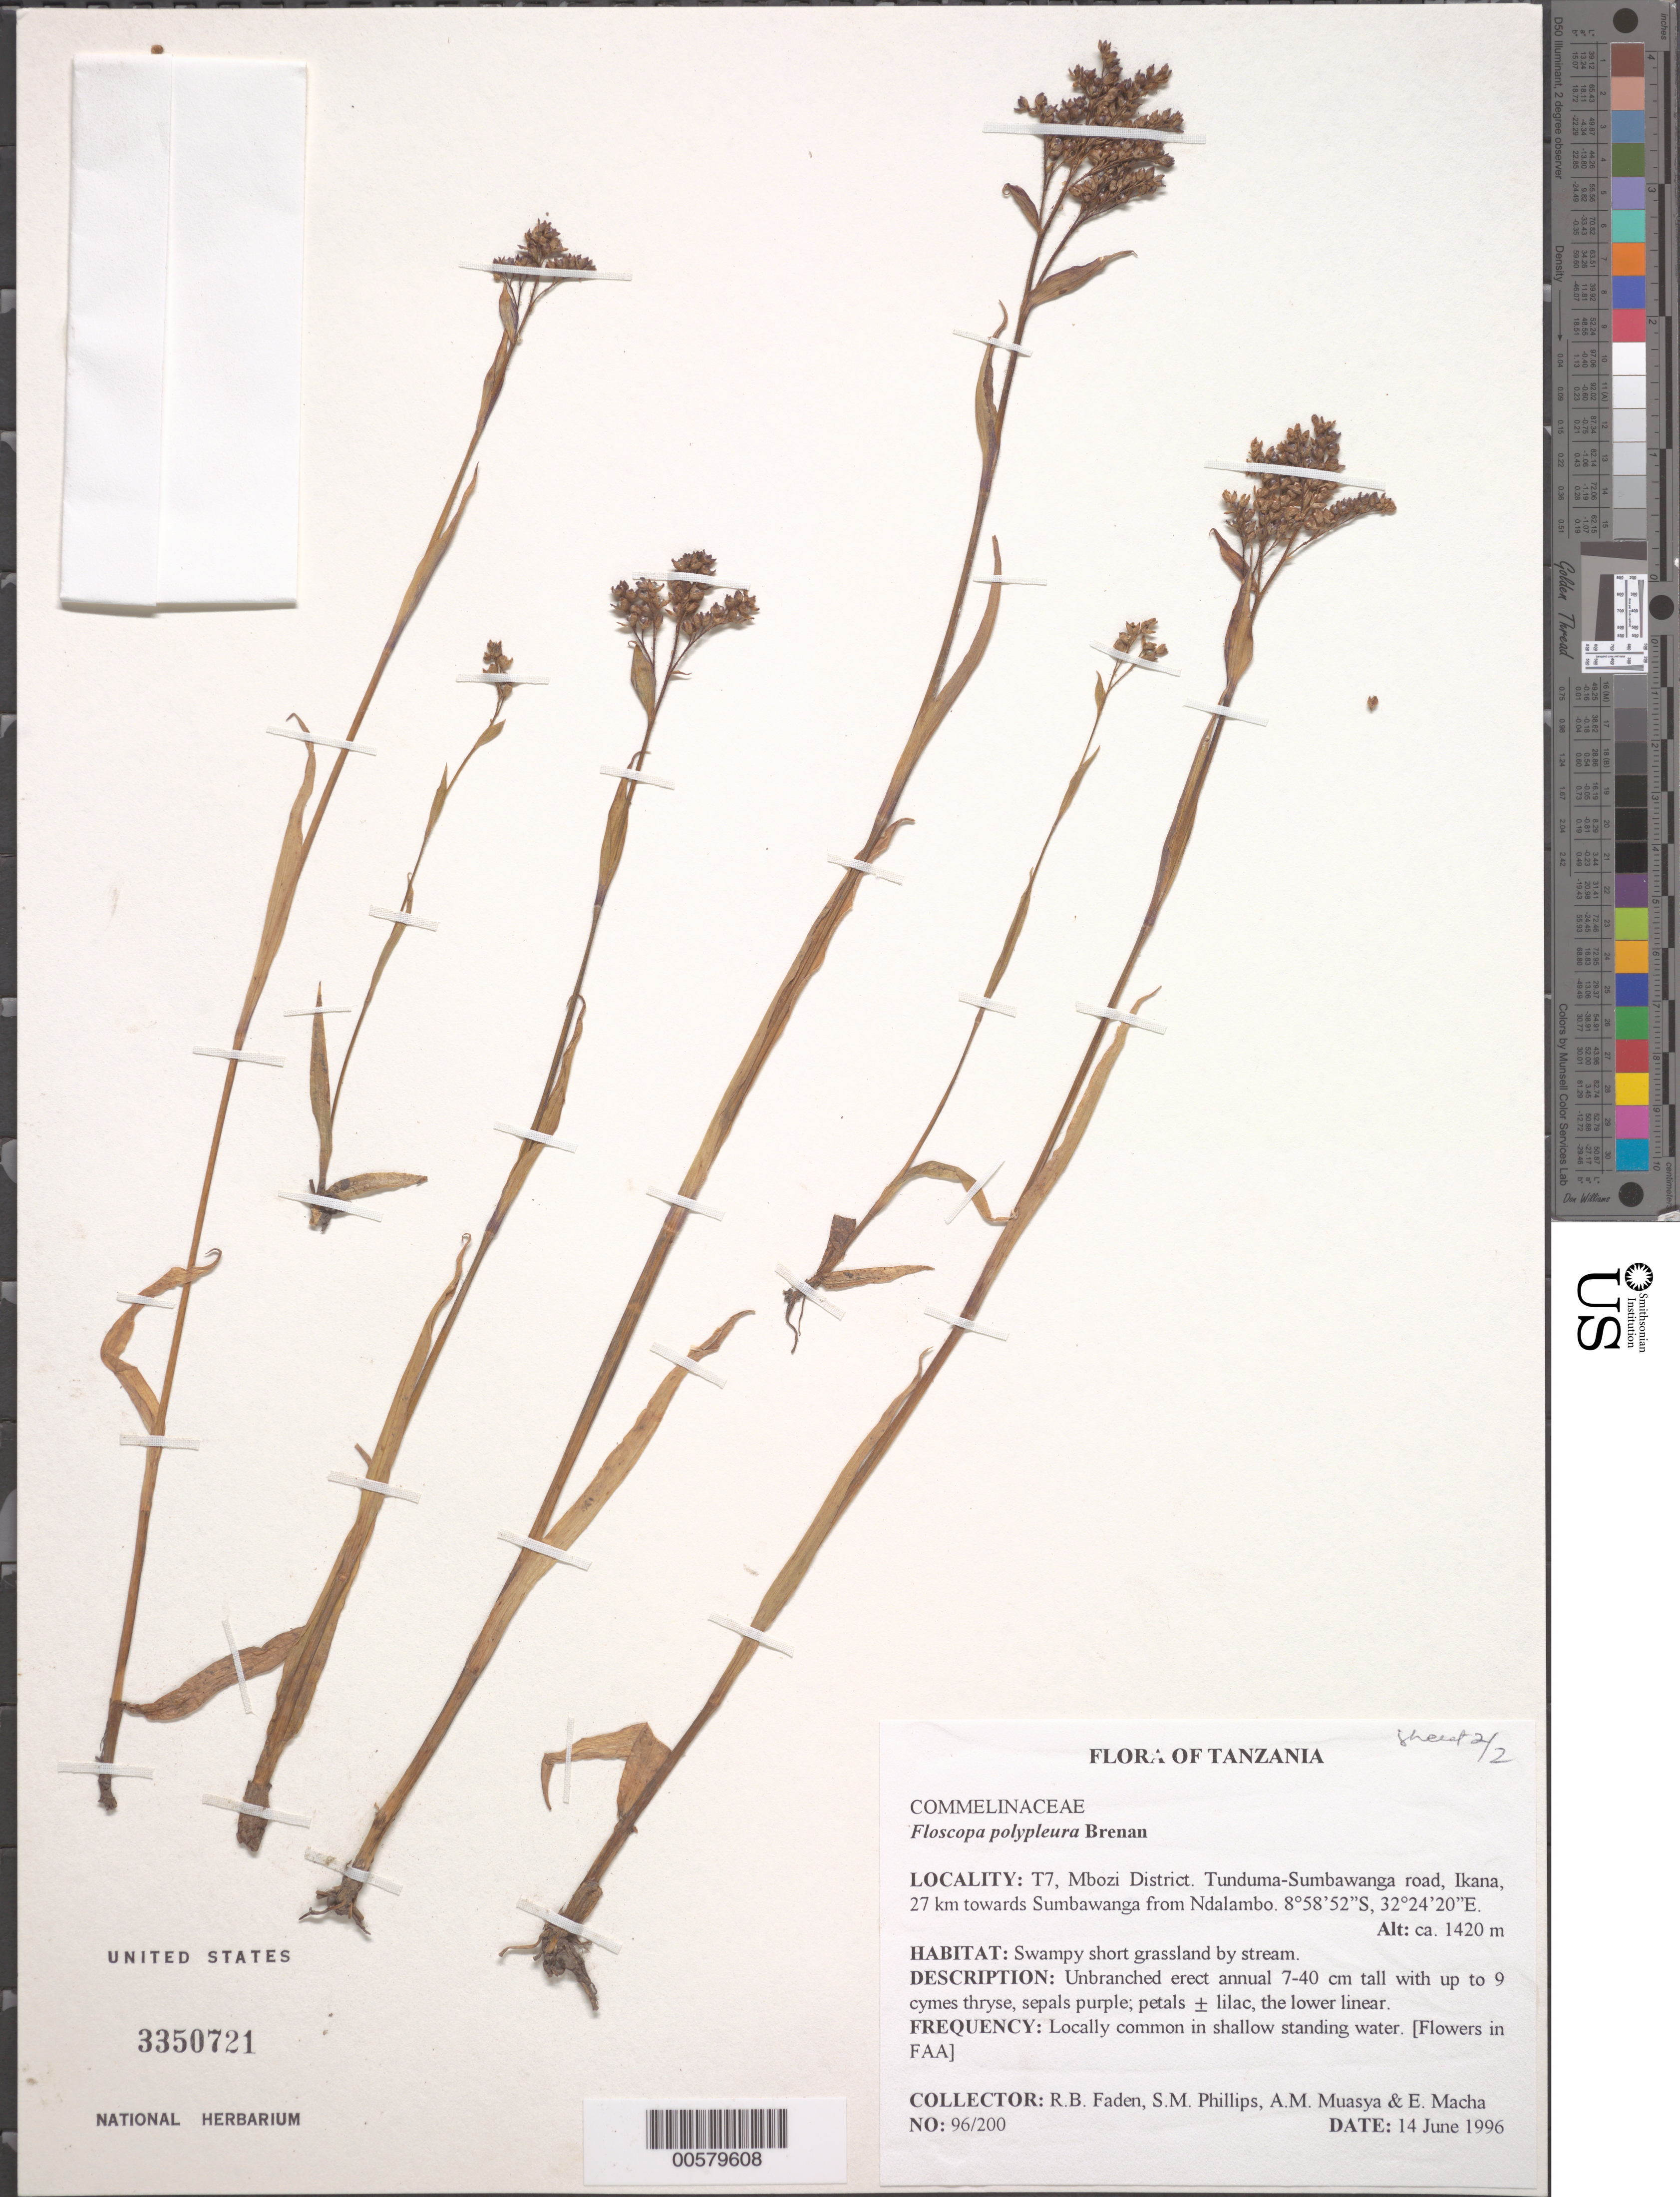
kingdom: Plantae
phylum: Tracheophyta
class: Liliopsida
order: Commelinales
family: Commelinaceae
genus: Floscopa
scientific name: Floscopa polypleura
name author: Brenan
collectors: R. B. Faden, S. M. Phillips, A. Muasya & E. Macha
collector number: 96/200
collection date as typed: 14 Jun 1996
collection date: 1996-06-14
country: Tanzania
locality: T7, mbozi dist., tunduma-sumbawanga road, ikana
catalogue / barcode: US 3350721